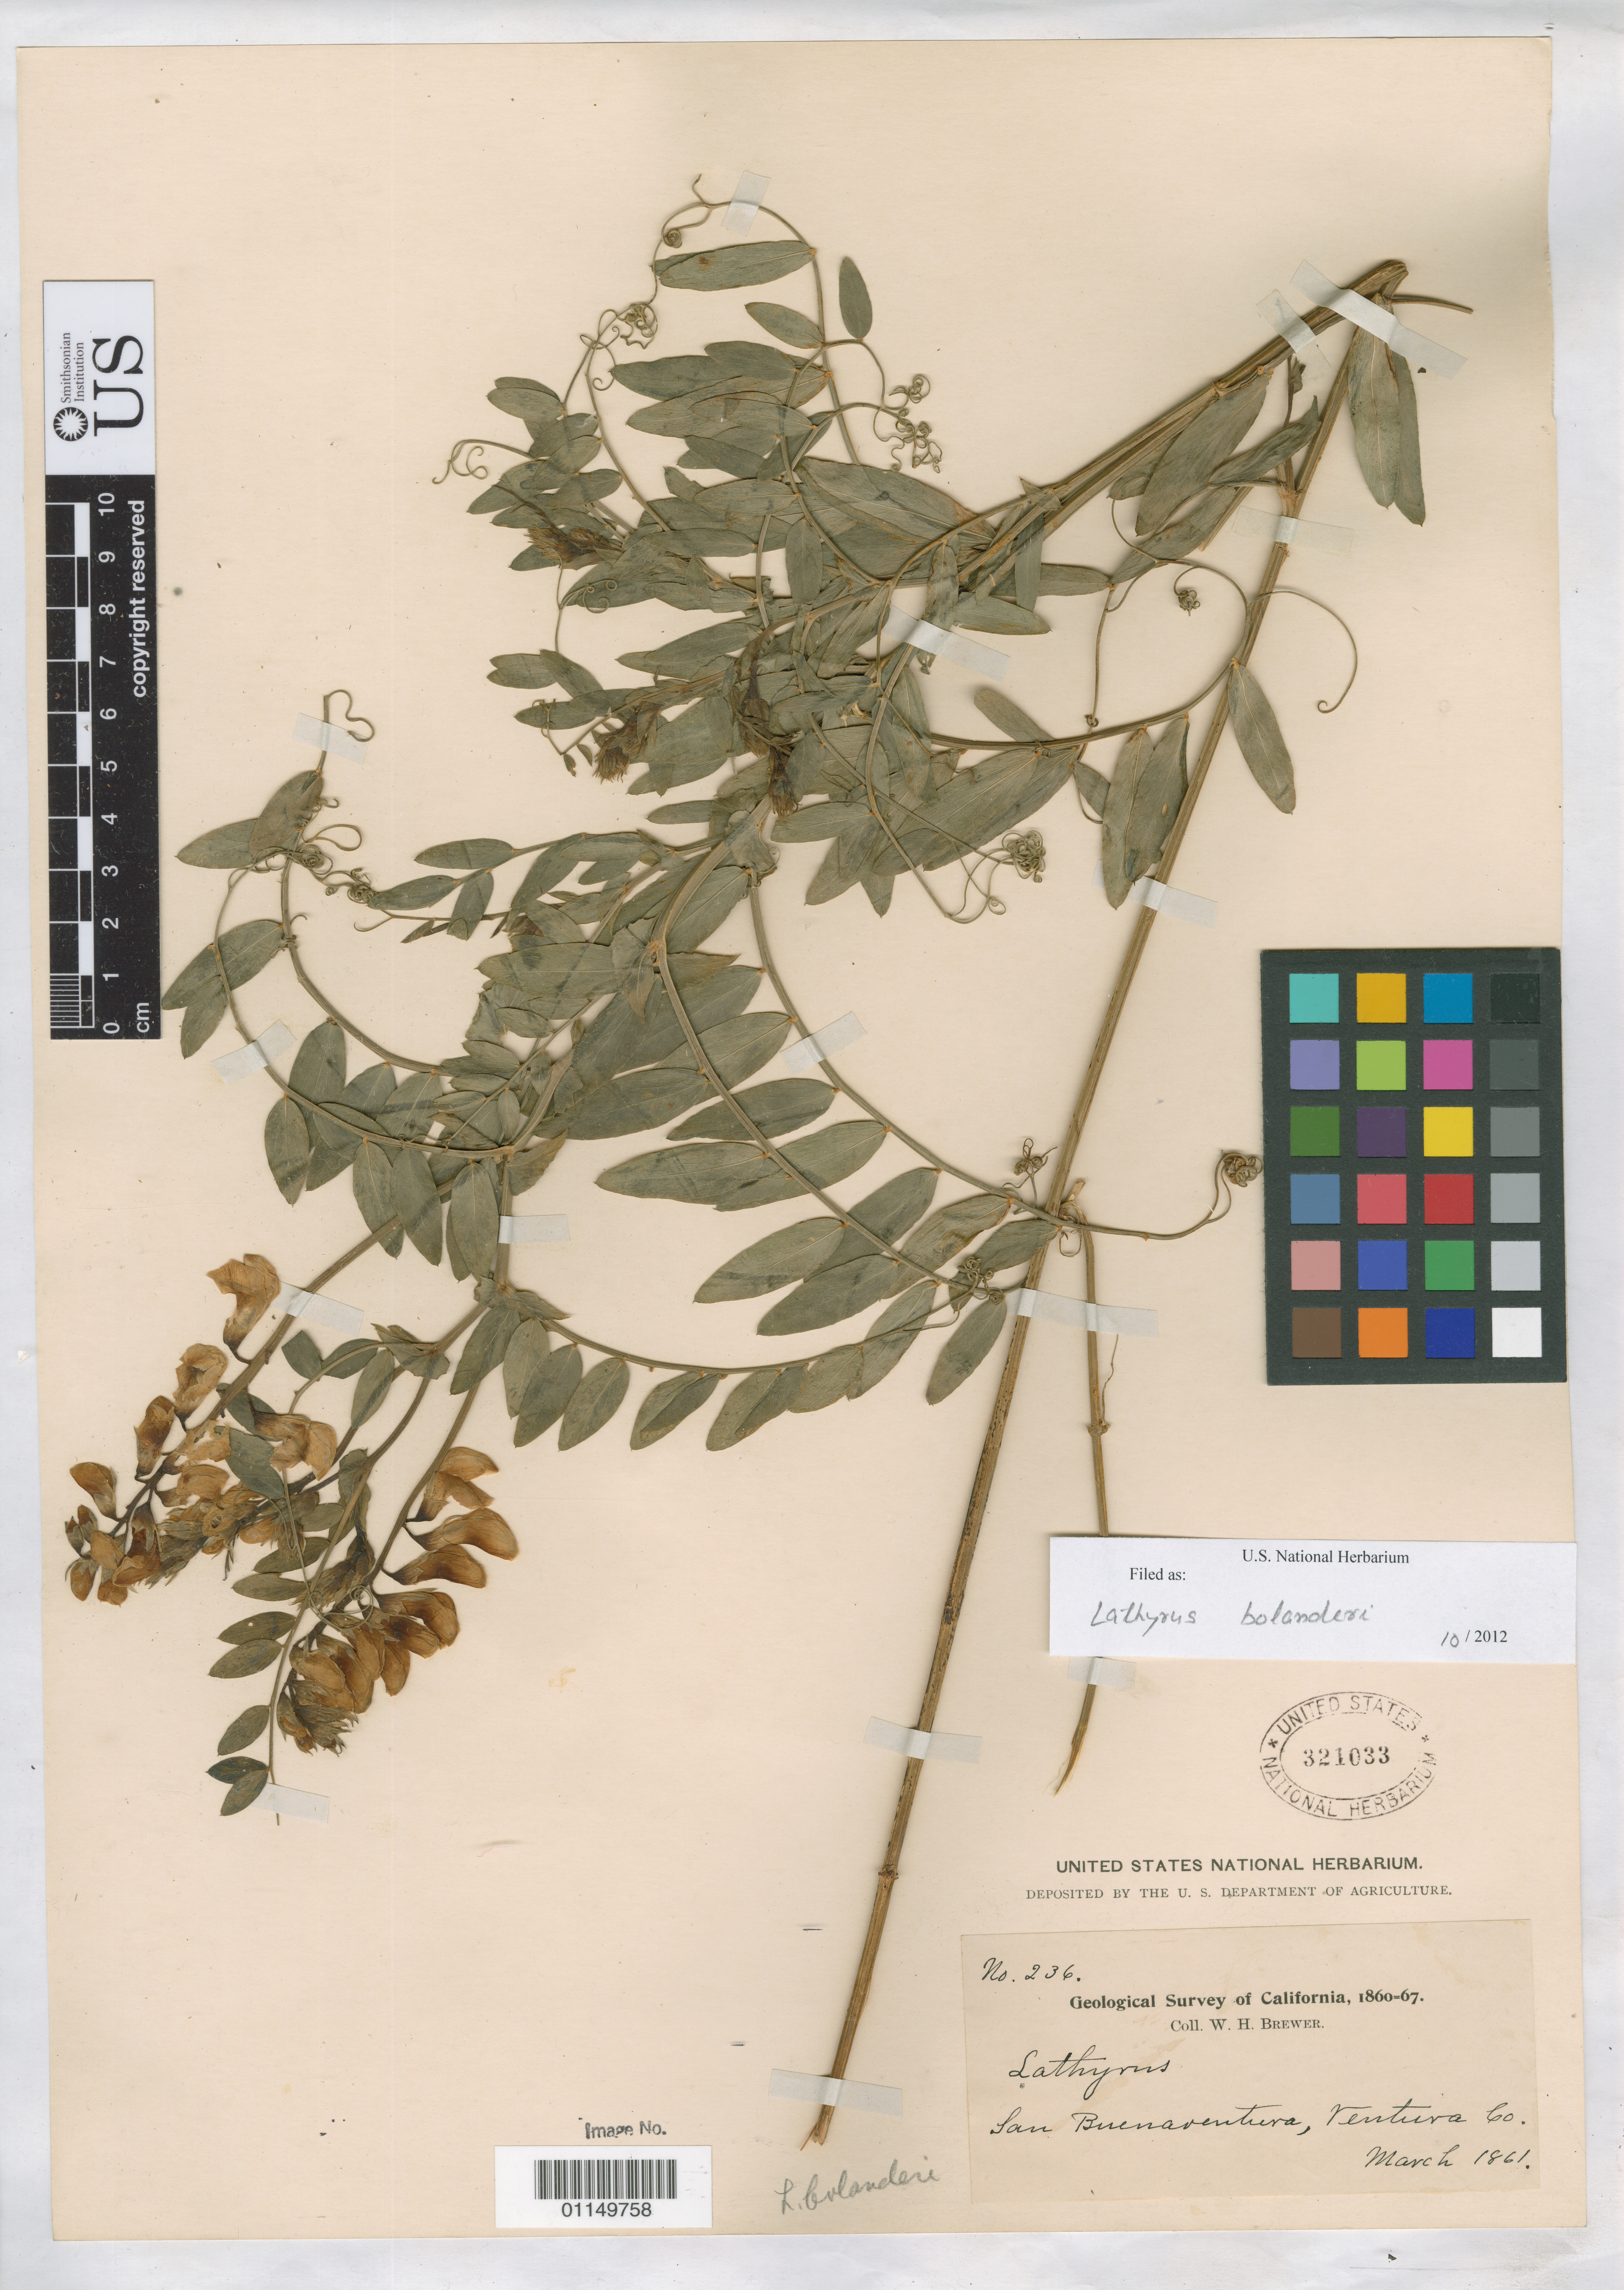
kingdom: Plantae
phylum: Tracheophyta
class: Magnoliopsida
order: Fabales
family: Fabaceae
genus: Lathyrus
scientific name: Lathyrus bolanderi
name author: S. Watson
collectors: W. H. Brewer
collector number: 236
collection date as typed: Mar 1861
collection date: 1861-03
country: United States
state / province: California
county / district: Ventura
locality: San Buenaventura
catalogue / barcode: US 321033